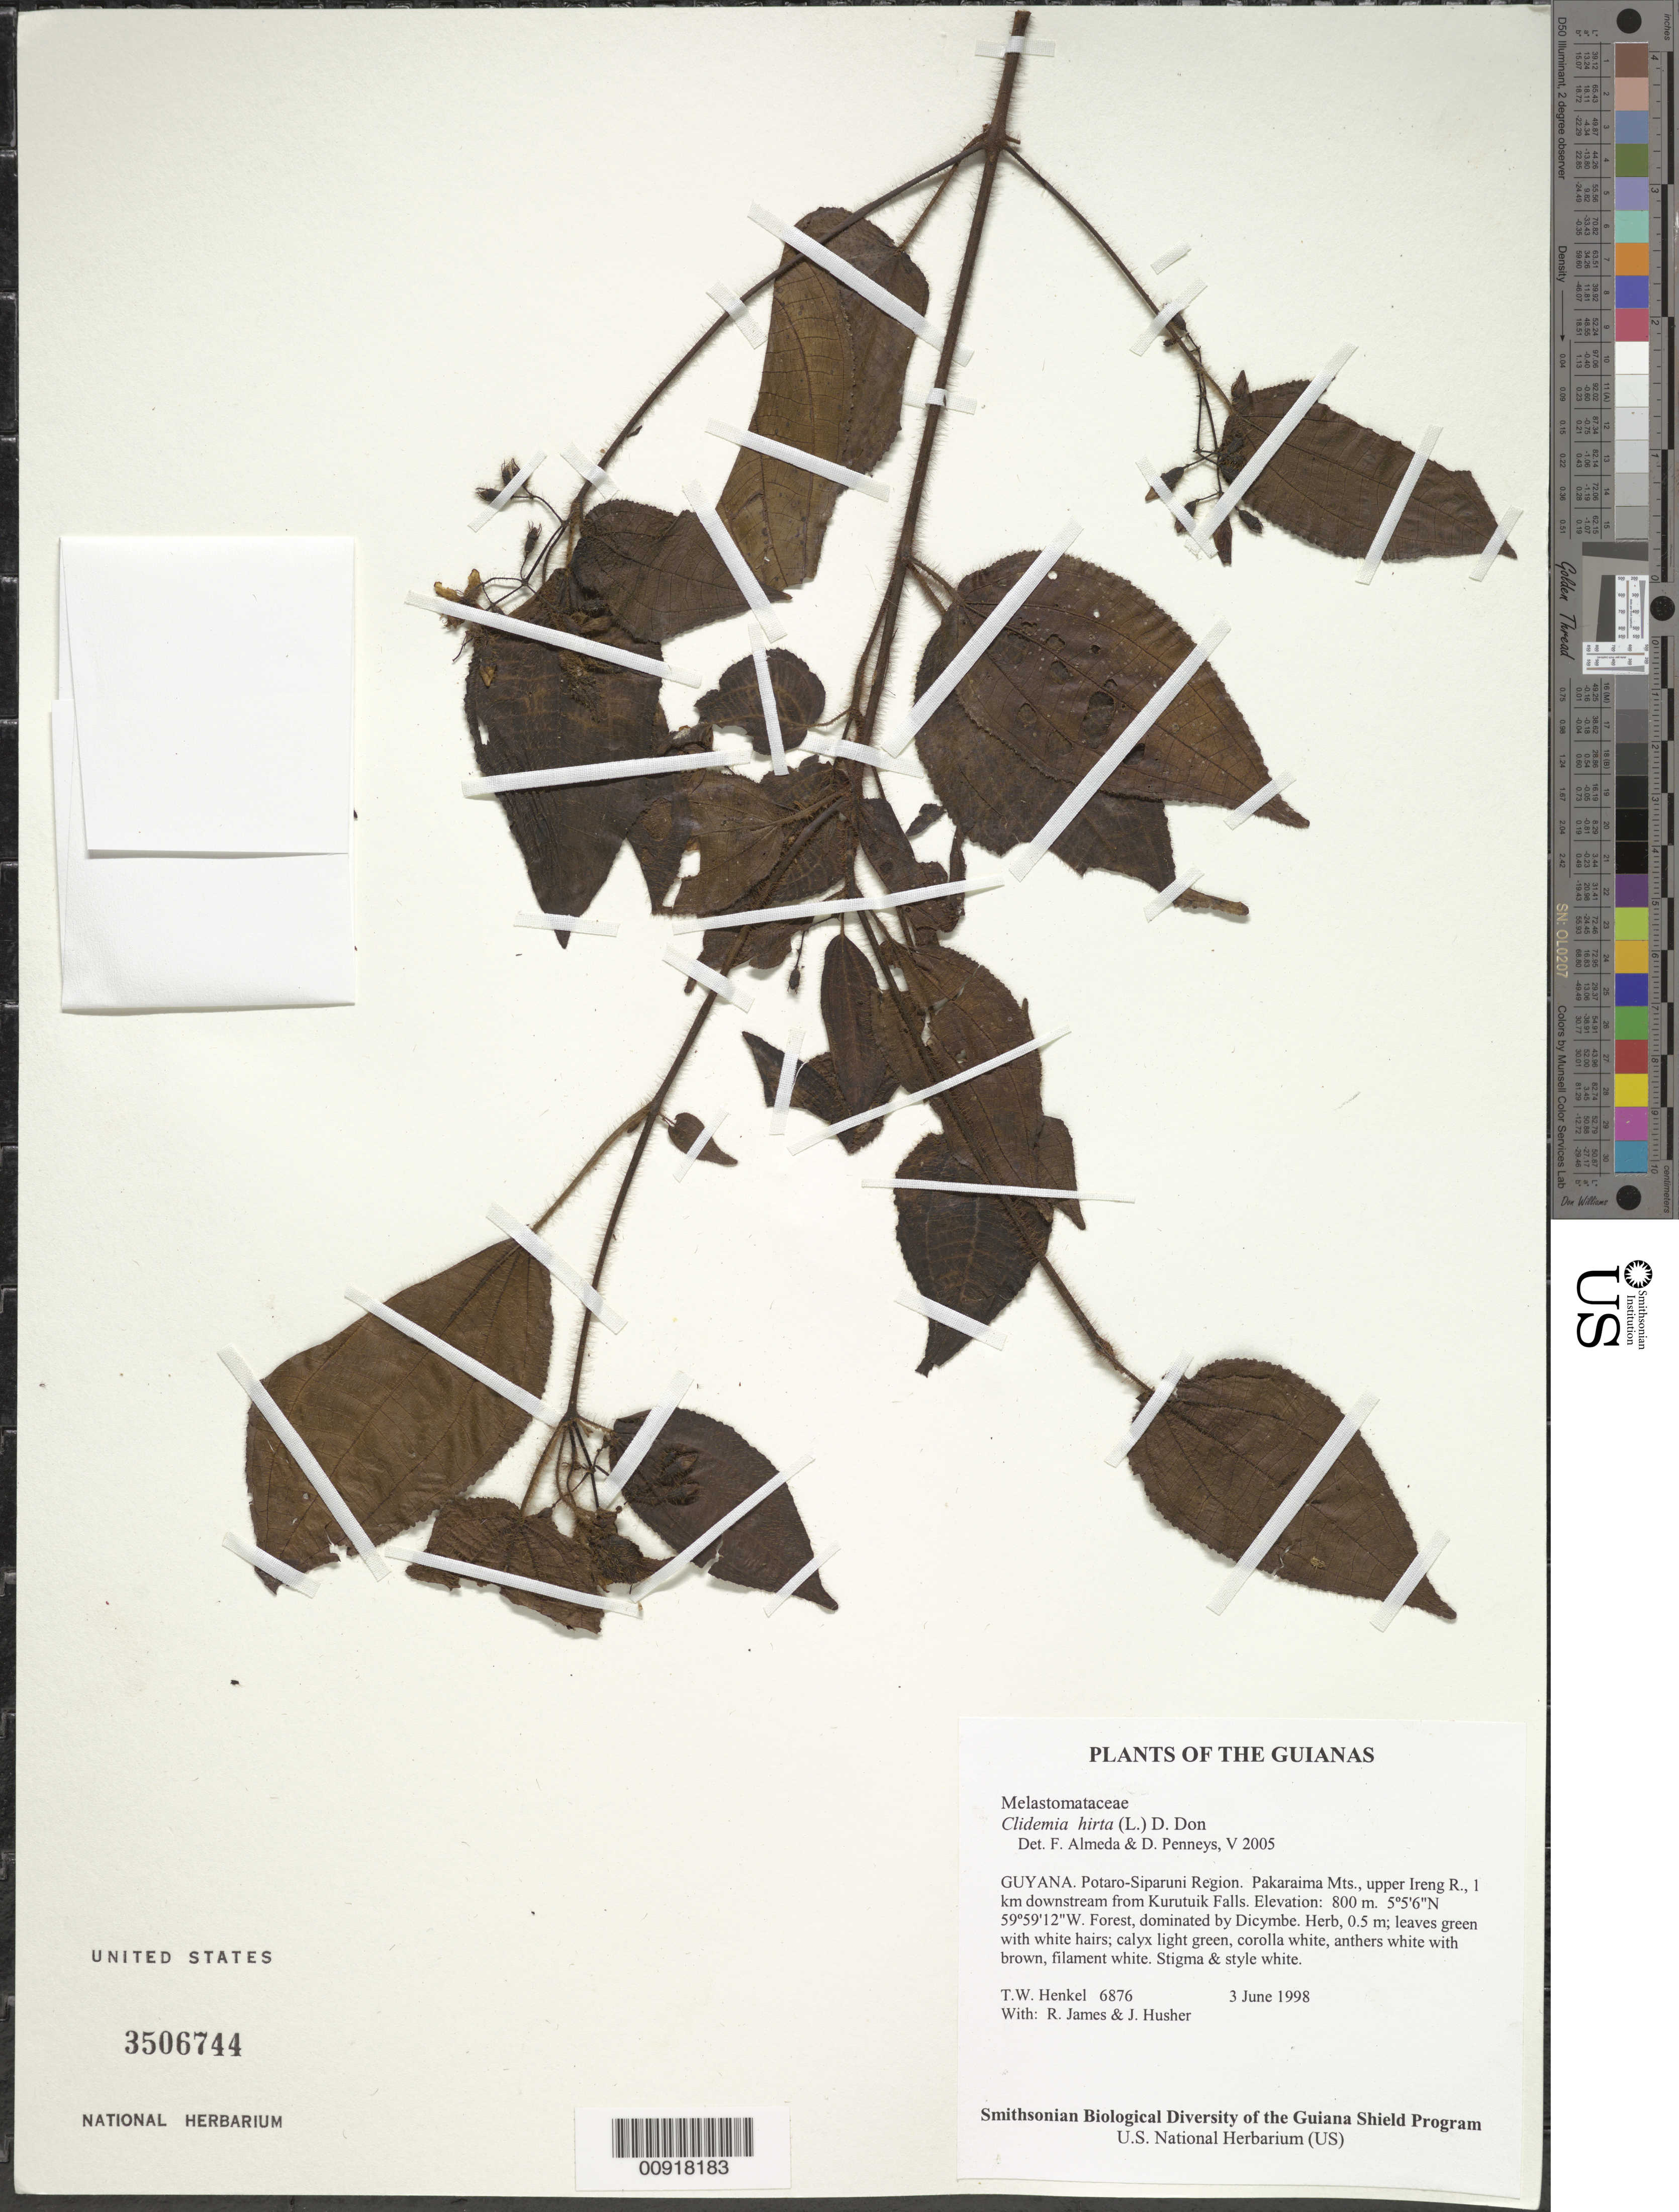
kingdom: Plantae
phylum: Tracheophyta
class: Magnoliopsida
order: Myrtales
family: Melastomataceae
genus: Clidemia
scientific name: Clidemia hirta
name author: (L.) D. Don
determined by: Almeda, F.; Penneys, D. S.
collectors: T. Henkel, R. James & J. Husher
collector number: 6876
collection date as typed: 3 June 1998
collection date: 1998-06-03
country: Guyana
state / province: Potaro-Siparuni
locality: Pakaraima Mts., upper Ireng R., 1 km downstream from Kurutuik Falls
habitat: Forest, dominated by Dicymbe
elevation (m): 800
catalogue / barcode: US 3506744